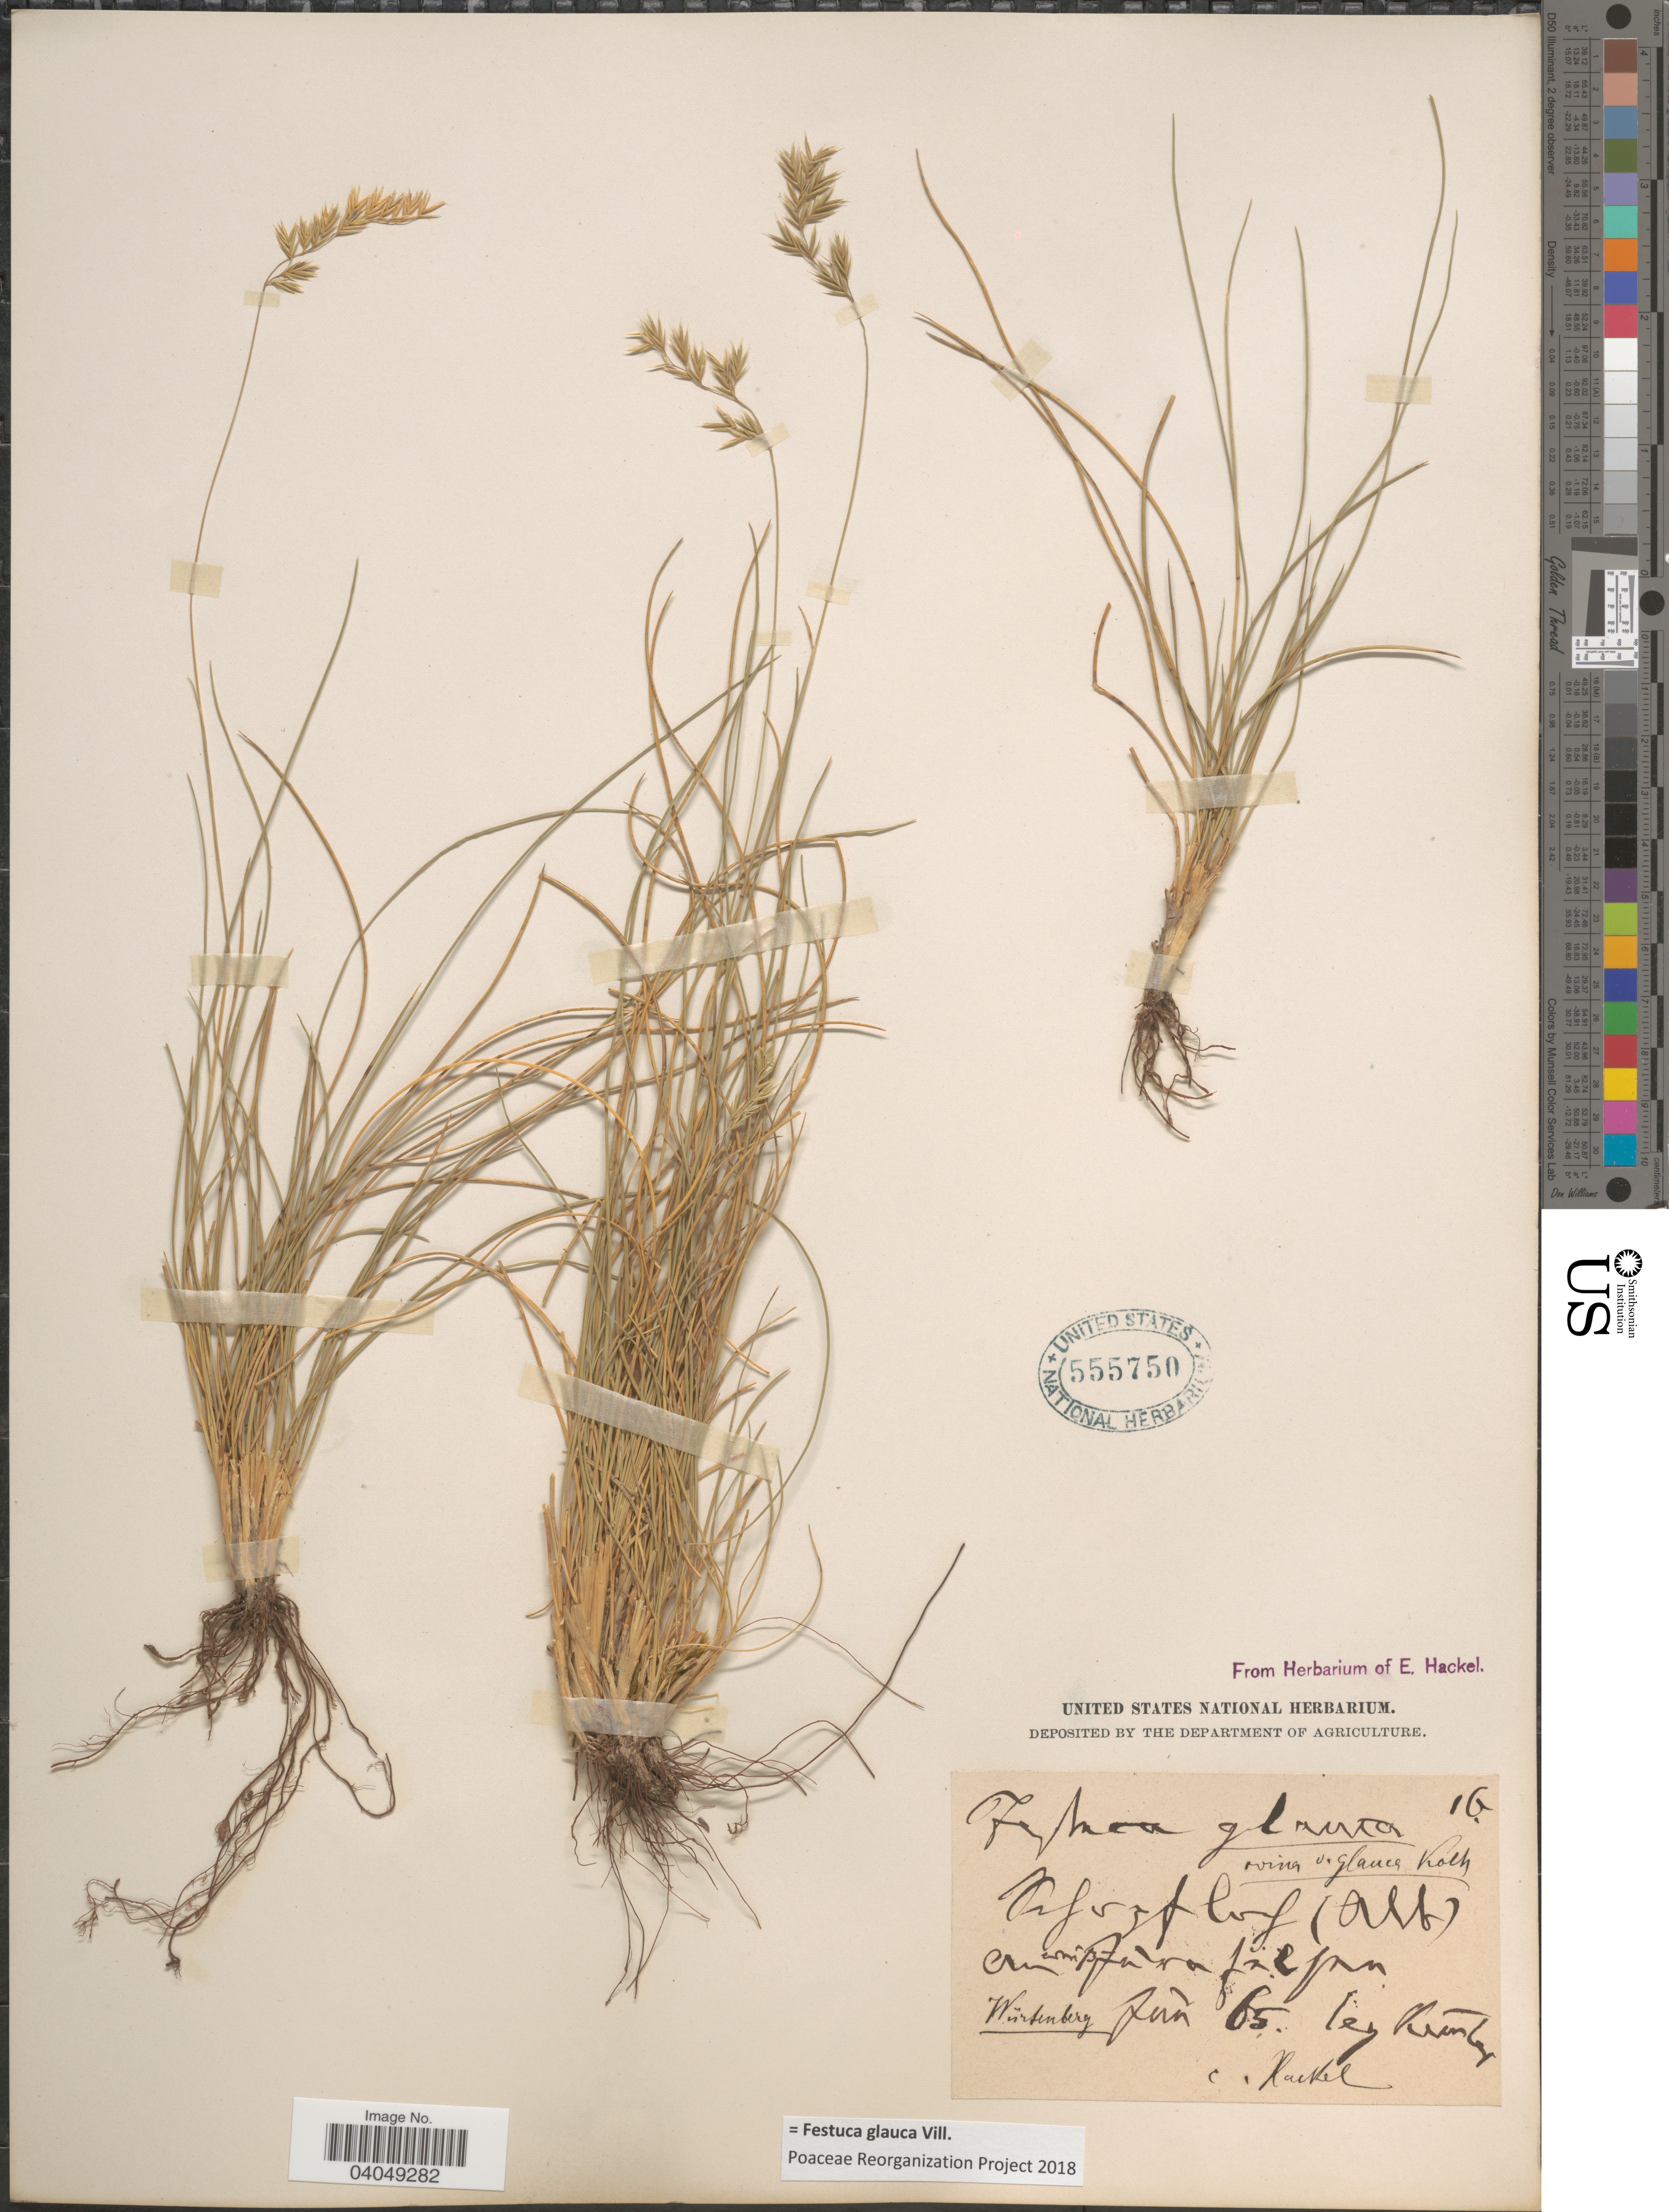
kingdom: Plantae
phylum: Tracheophyta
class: Liliopsida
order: Poales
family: Poaceae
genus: Festuca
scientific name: Festuca glauca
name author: Vill.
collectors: Kuckel & -. Hackel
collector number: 16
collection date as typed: Transcribed d/m/y: /6/65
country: Germany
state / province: Baden-Württemberg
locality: [illegible text]. Würtenberg.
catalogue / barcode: US 555750